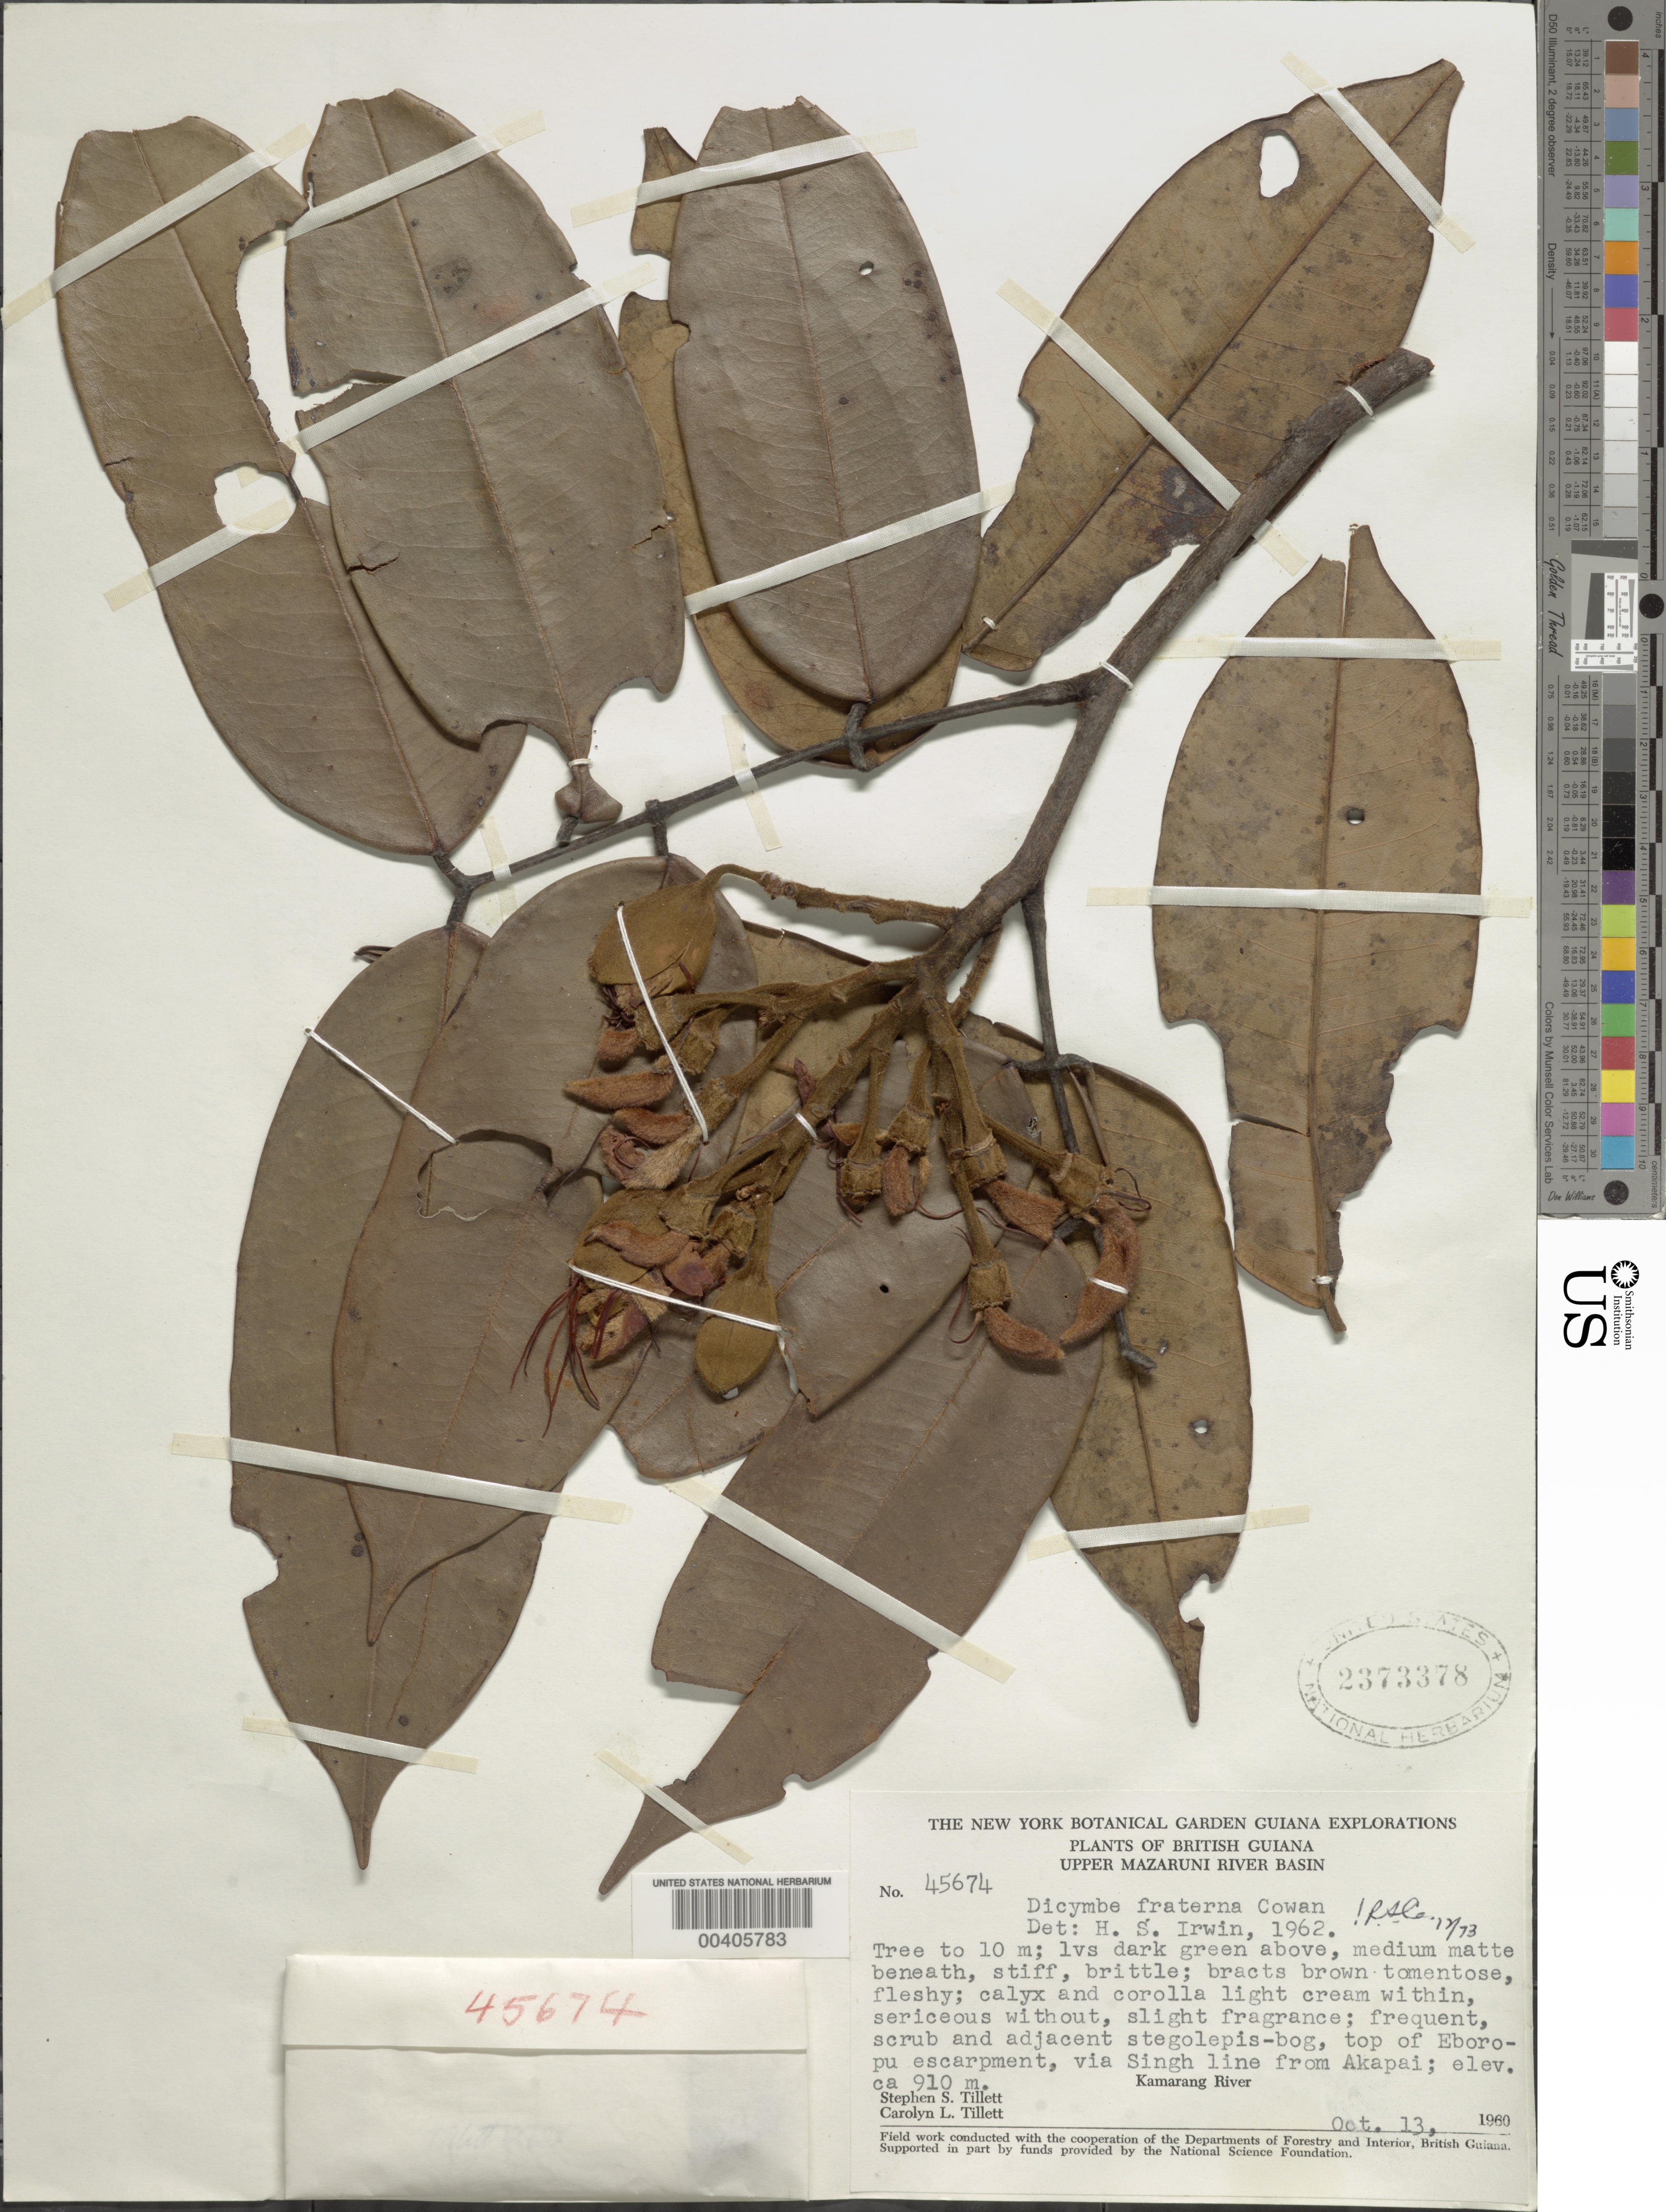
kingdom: Plantae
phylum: Tracheophyta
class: Magnoliopsida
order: Fabales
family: Fabaceae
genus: Dicymbe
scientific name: Dicymbe fraterna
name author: R.S. Cowan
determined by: Cowan, R. S.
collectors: S. S. Tillett & C. L. Tillett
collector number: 45674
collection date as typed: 13 Oct 1960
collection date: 1960-10-13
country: Guyana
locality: Top of eboropu escarpment, via singh line from akapai; kamarang river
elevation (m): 910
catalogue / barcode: US 2373378